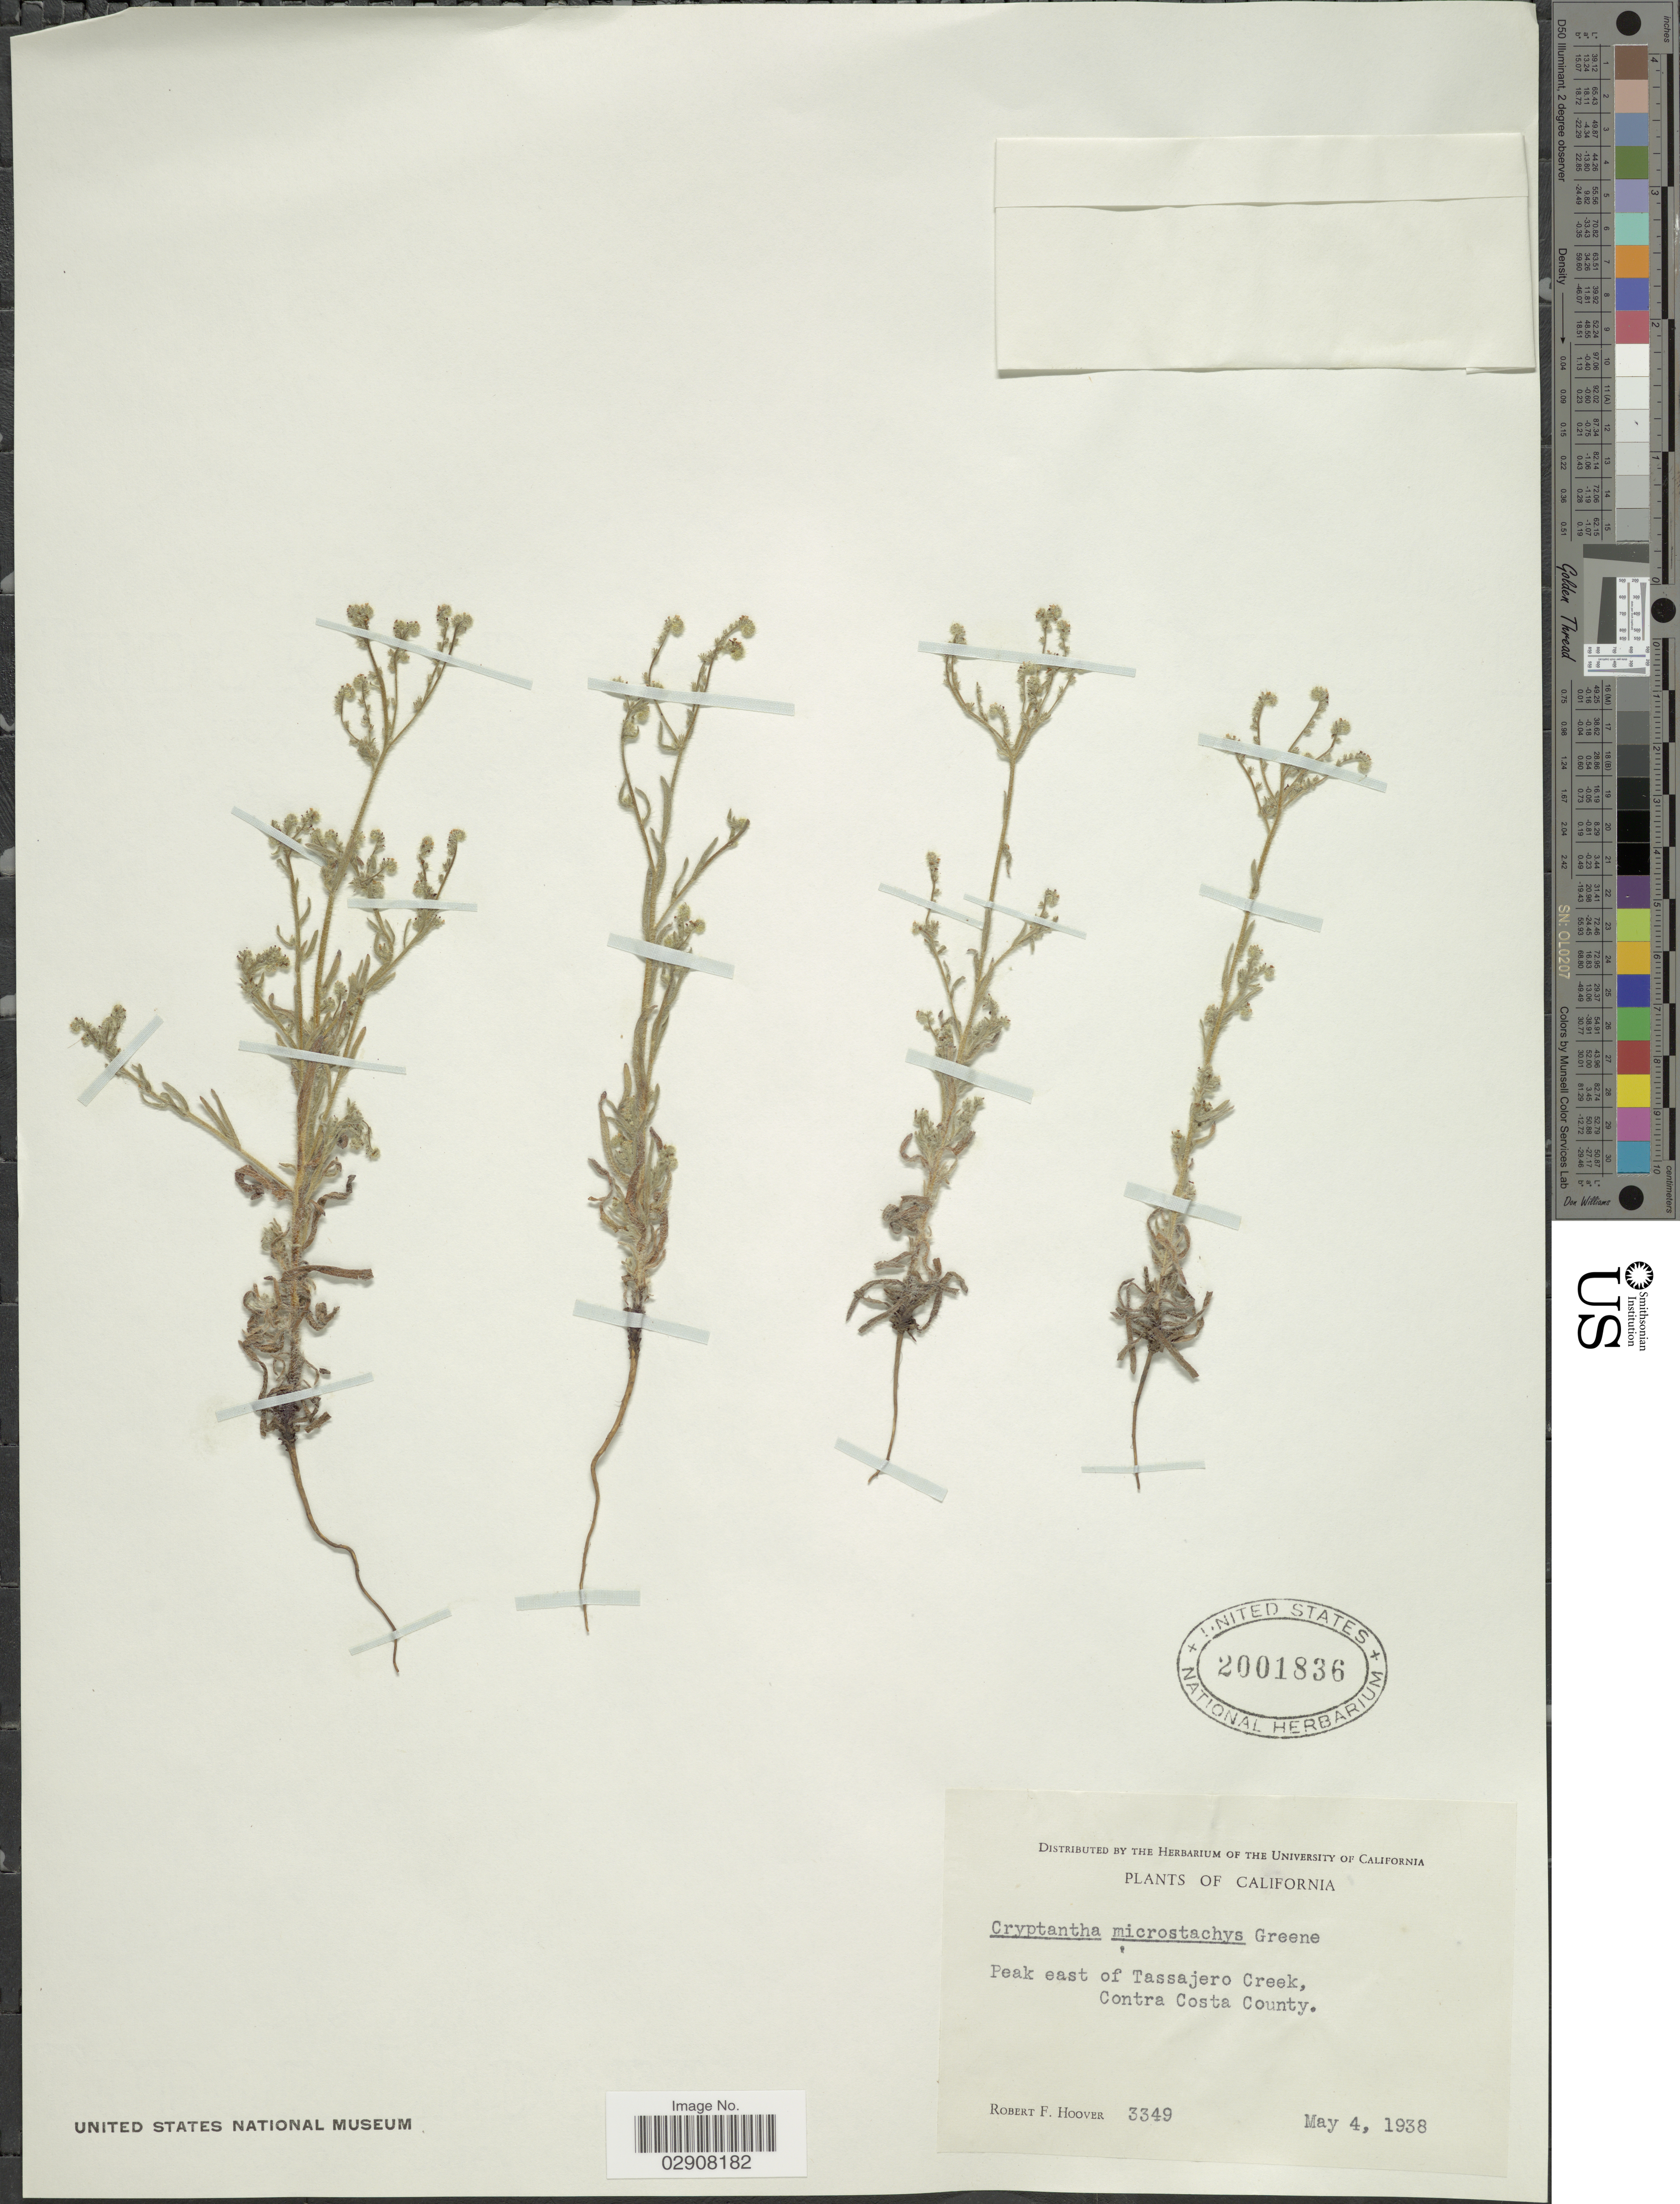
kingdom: Plantae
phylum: Tracheophyta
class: Magnoliopsida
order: Boraginales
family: Boraginaceae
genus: Cryptantha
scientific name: Cryptantha microstachys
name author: (Greene ex A. Gray) Greene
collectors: R. F. Hoover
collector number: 3349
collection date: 1938-05-04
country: United States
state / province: California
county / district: Contra Costa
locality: Peak east of Tassajero Creek, Contra Costa County.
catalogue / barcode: US 2001836